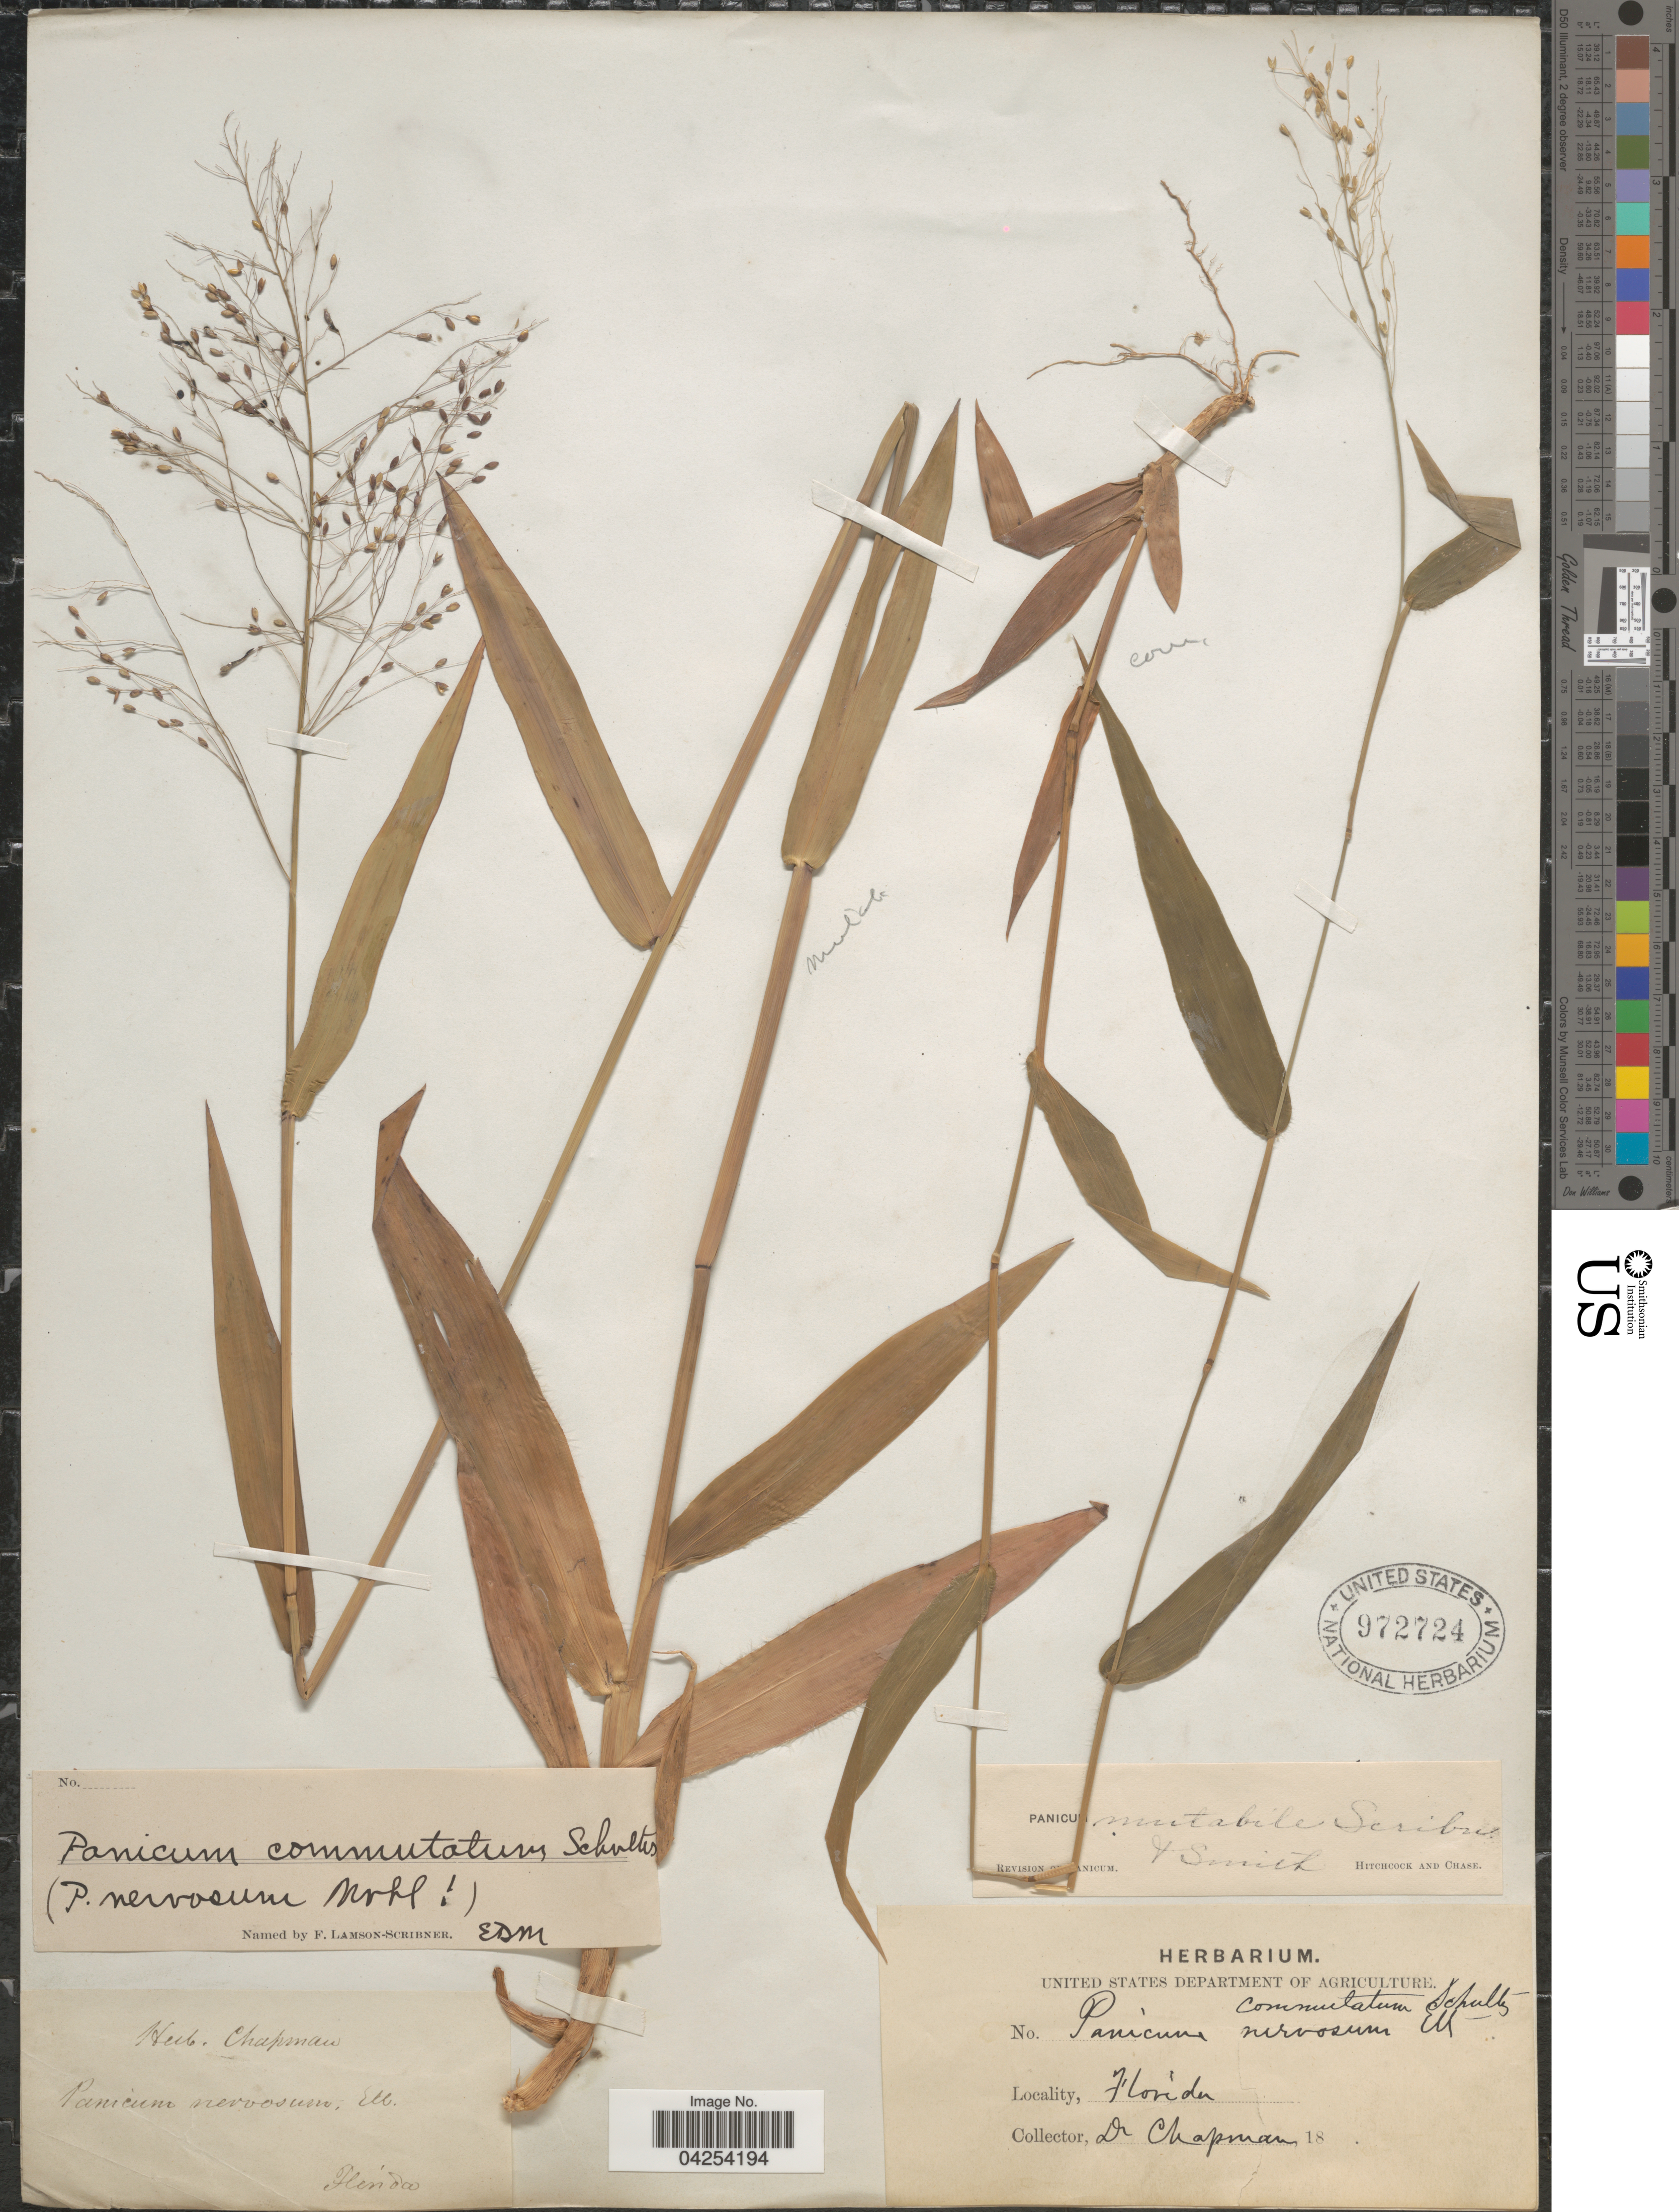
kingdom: Plantae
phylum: Tracheophyta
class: Liliopsida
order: Poales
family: Poaceae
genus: Dichanthelium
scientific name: Dichanthelium commutatum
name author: (Schult.) Gould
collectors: A. Chapman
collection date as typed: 18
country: United States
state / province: Florida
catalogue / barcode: US 972724